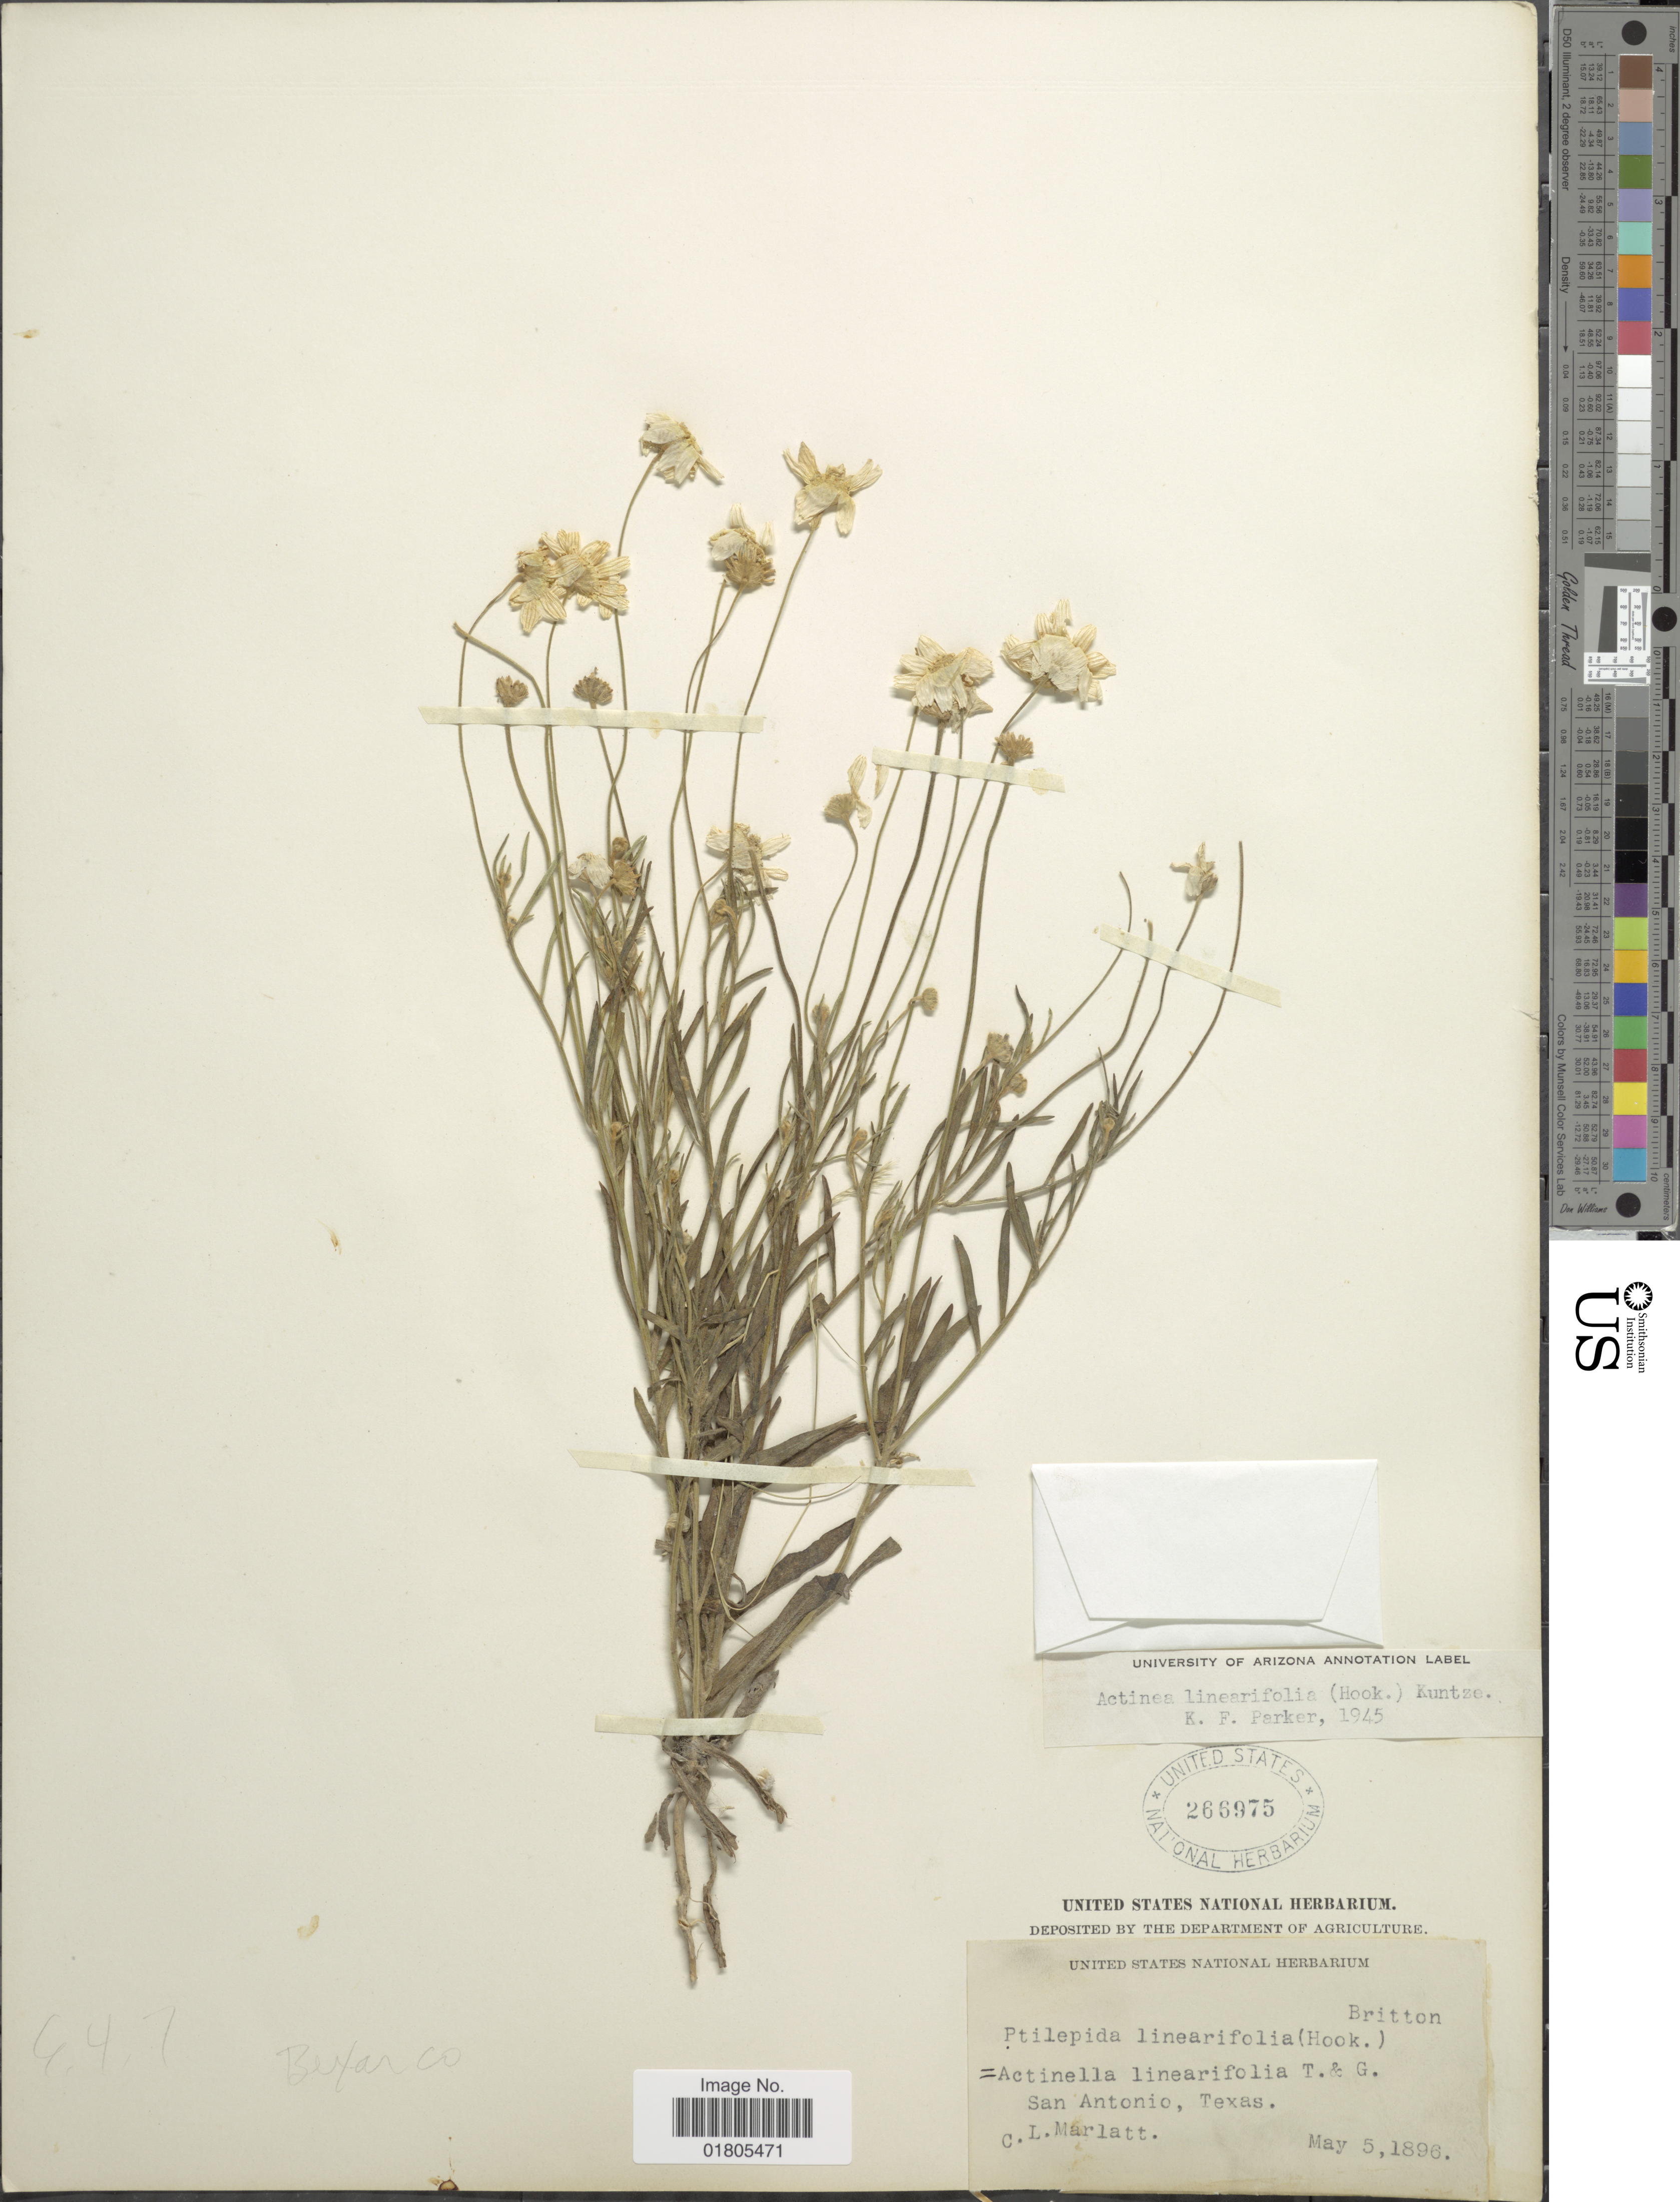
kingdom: Plantae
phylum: Tracheophyta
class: Magnoliopsida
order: Asterales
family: Asteraceae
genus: Actinea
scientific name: Actinea linearifolia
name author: (Hook.) Kuntze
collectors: C. Marlatt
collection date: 1896-05-05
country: United States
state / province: Texas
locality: San Antonio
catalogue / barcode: US 266975